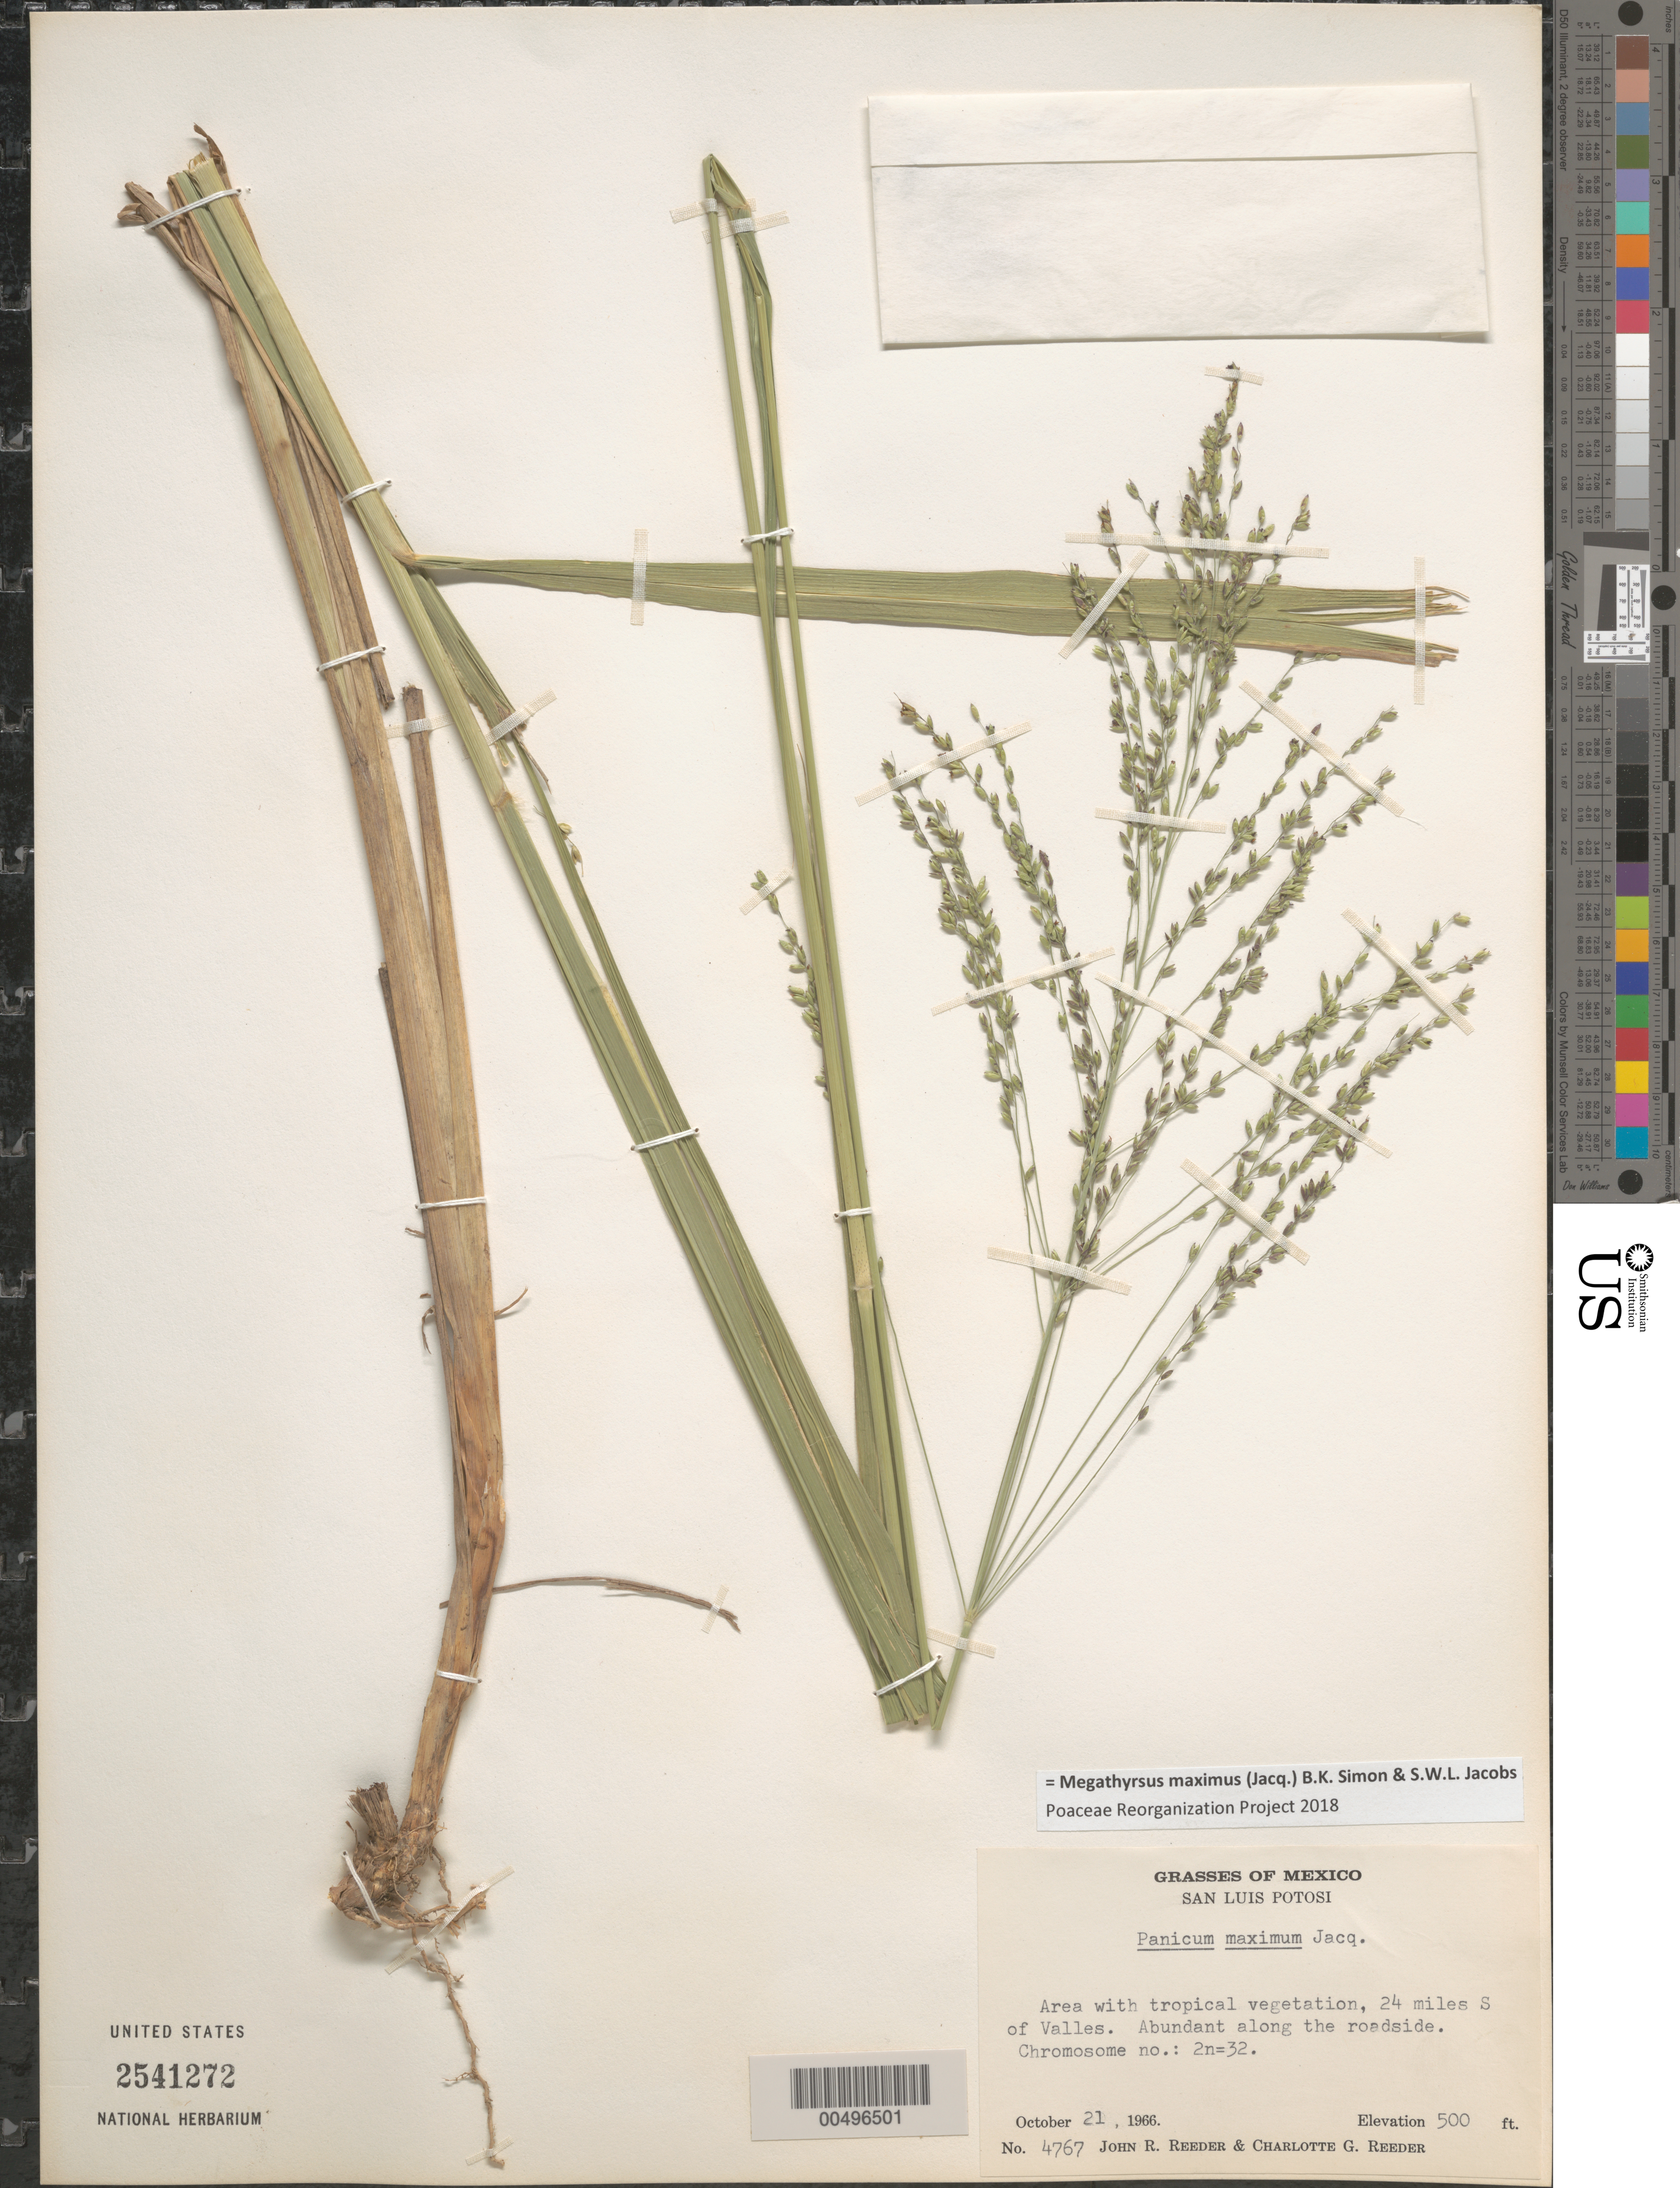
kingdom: Plantae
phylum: Tracheophyta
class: Liliopsida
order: Poales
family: Poaceae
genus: Megathyrsus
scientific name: Megathyrsus maximus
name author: (Jacq.) B.K. Simon & S.W.L. Jacobs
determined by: Poaceae Reorganization Project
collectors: J. R. Reeder & C. G. Reeder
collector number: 4767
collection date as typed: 21 Oct 1966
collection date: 1966-10-21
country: Mexico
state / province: San Luis Potosi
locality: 24 mi S of Valles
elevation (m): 152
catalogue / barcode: US 2541272